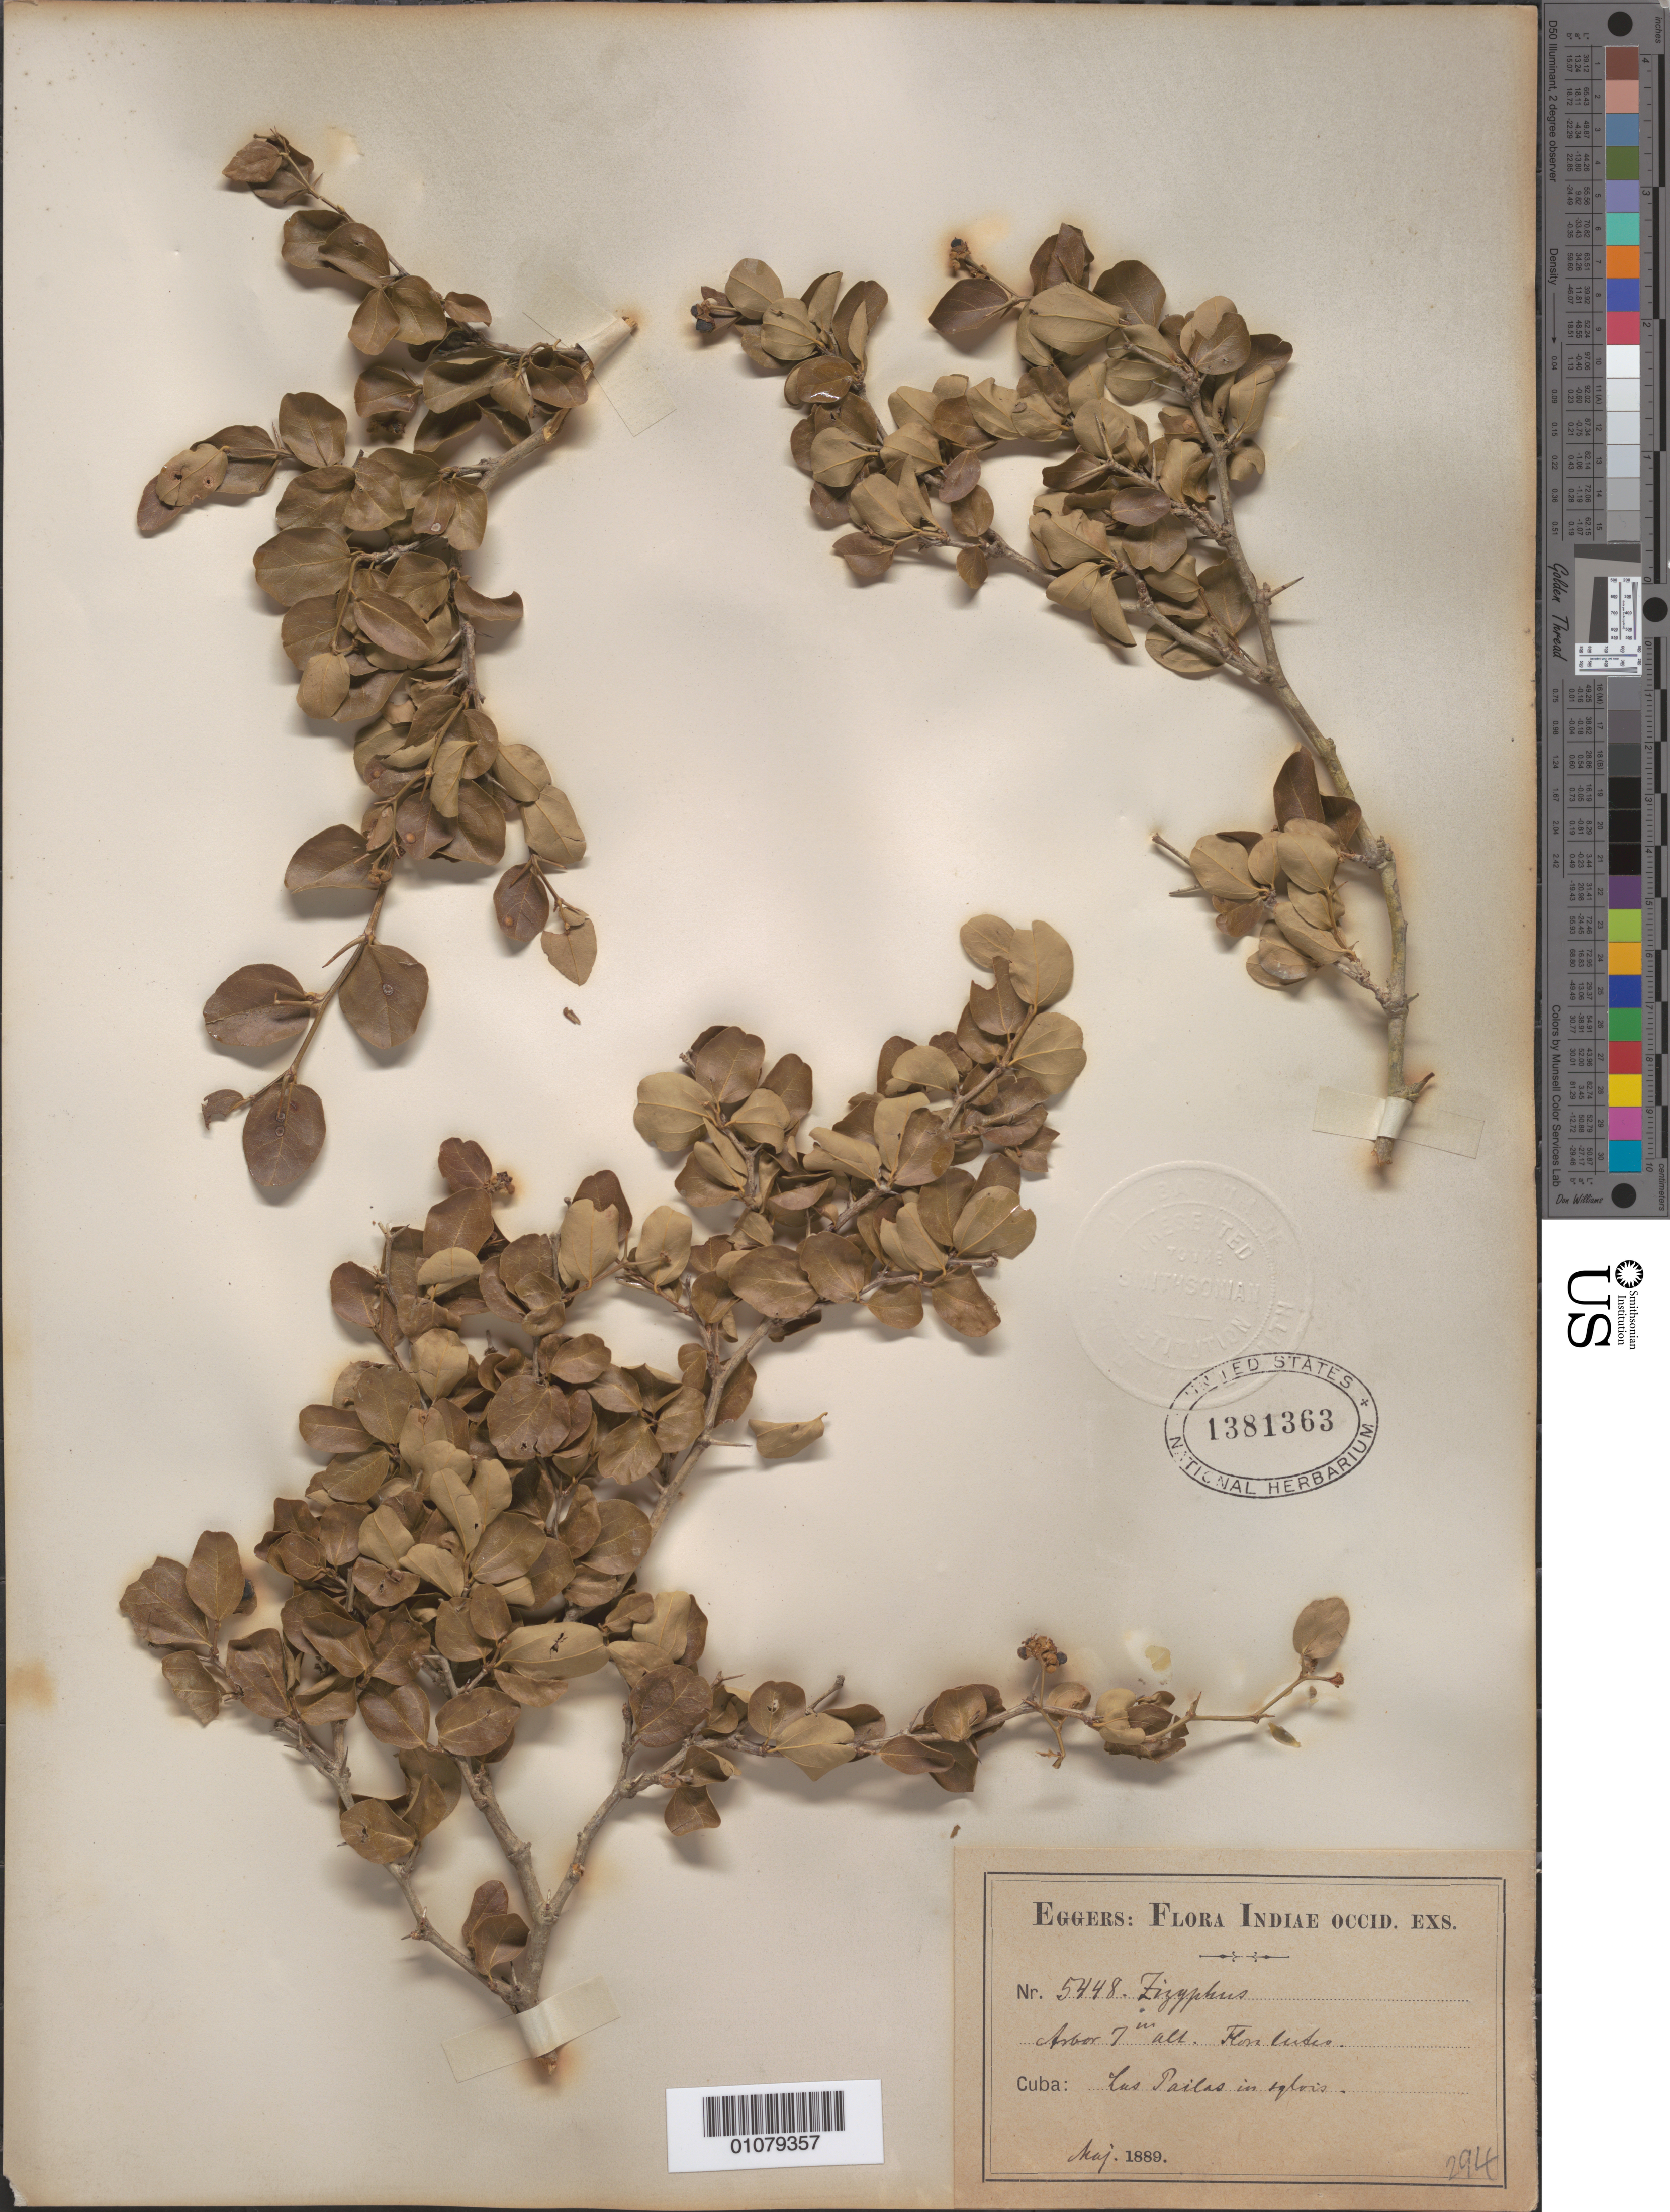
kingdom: Plantae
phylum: Tracheophyta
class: Magnoliopsida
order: Rosales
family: Rhamnaceae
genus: Sarcomphalus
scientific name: Sarcomphalus havanensis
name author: (Kunth) Griseb.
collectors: H. F. A. von Eggers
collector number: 5448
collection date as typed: May 1889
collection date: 1889-05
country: Cuba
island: Cuba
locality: (hard to read) Las Pailas in iqlois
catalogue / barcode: US 1381363